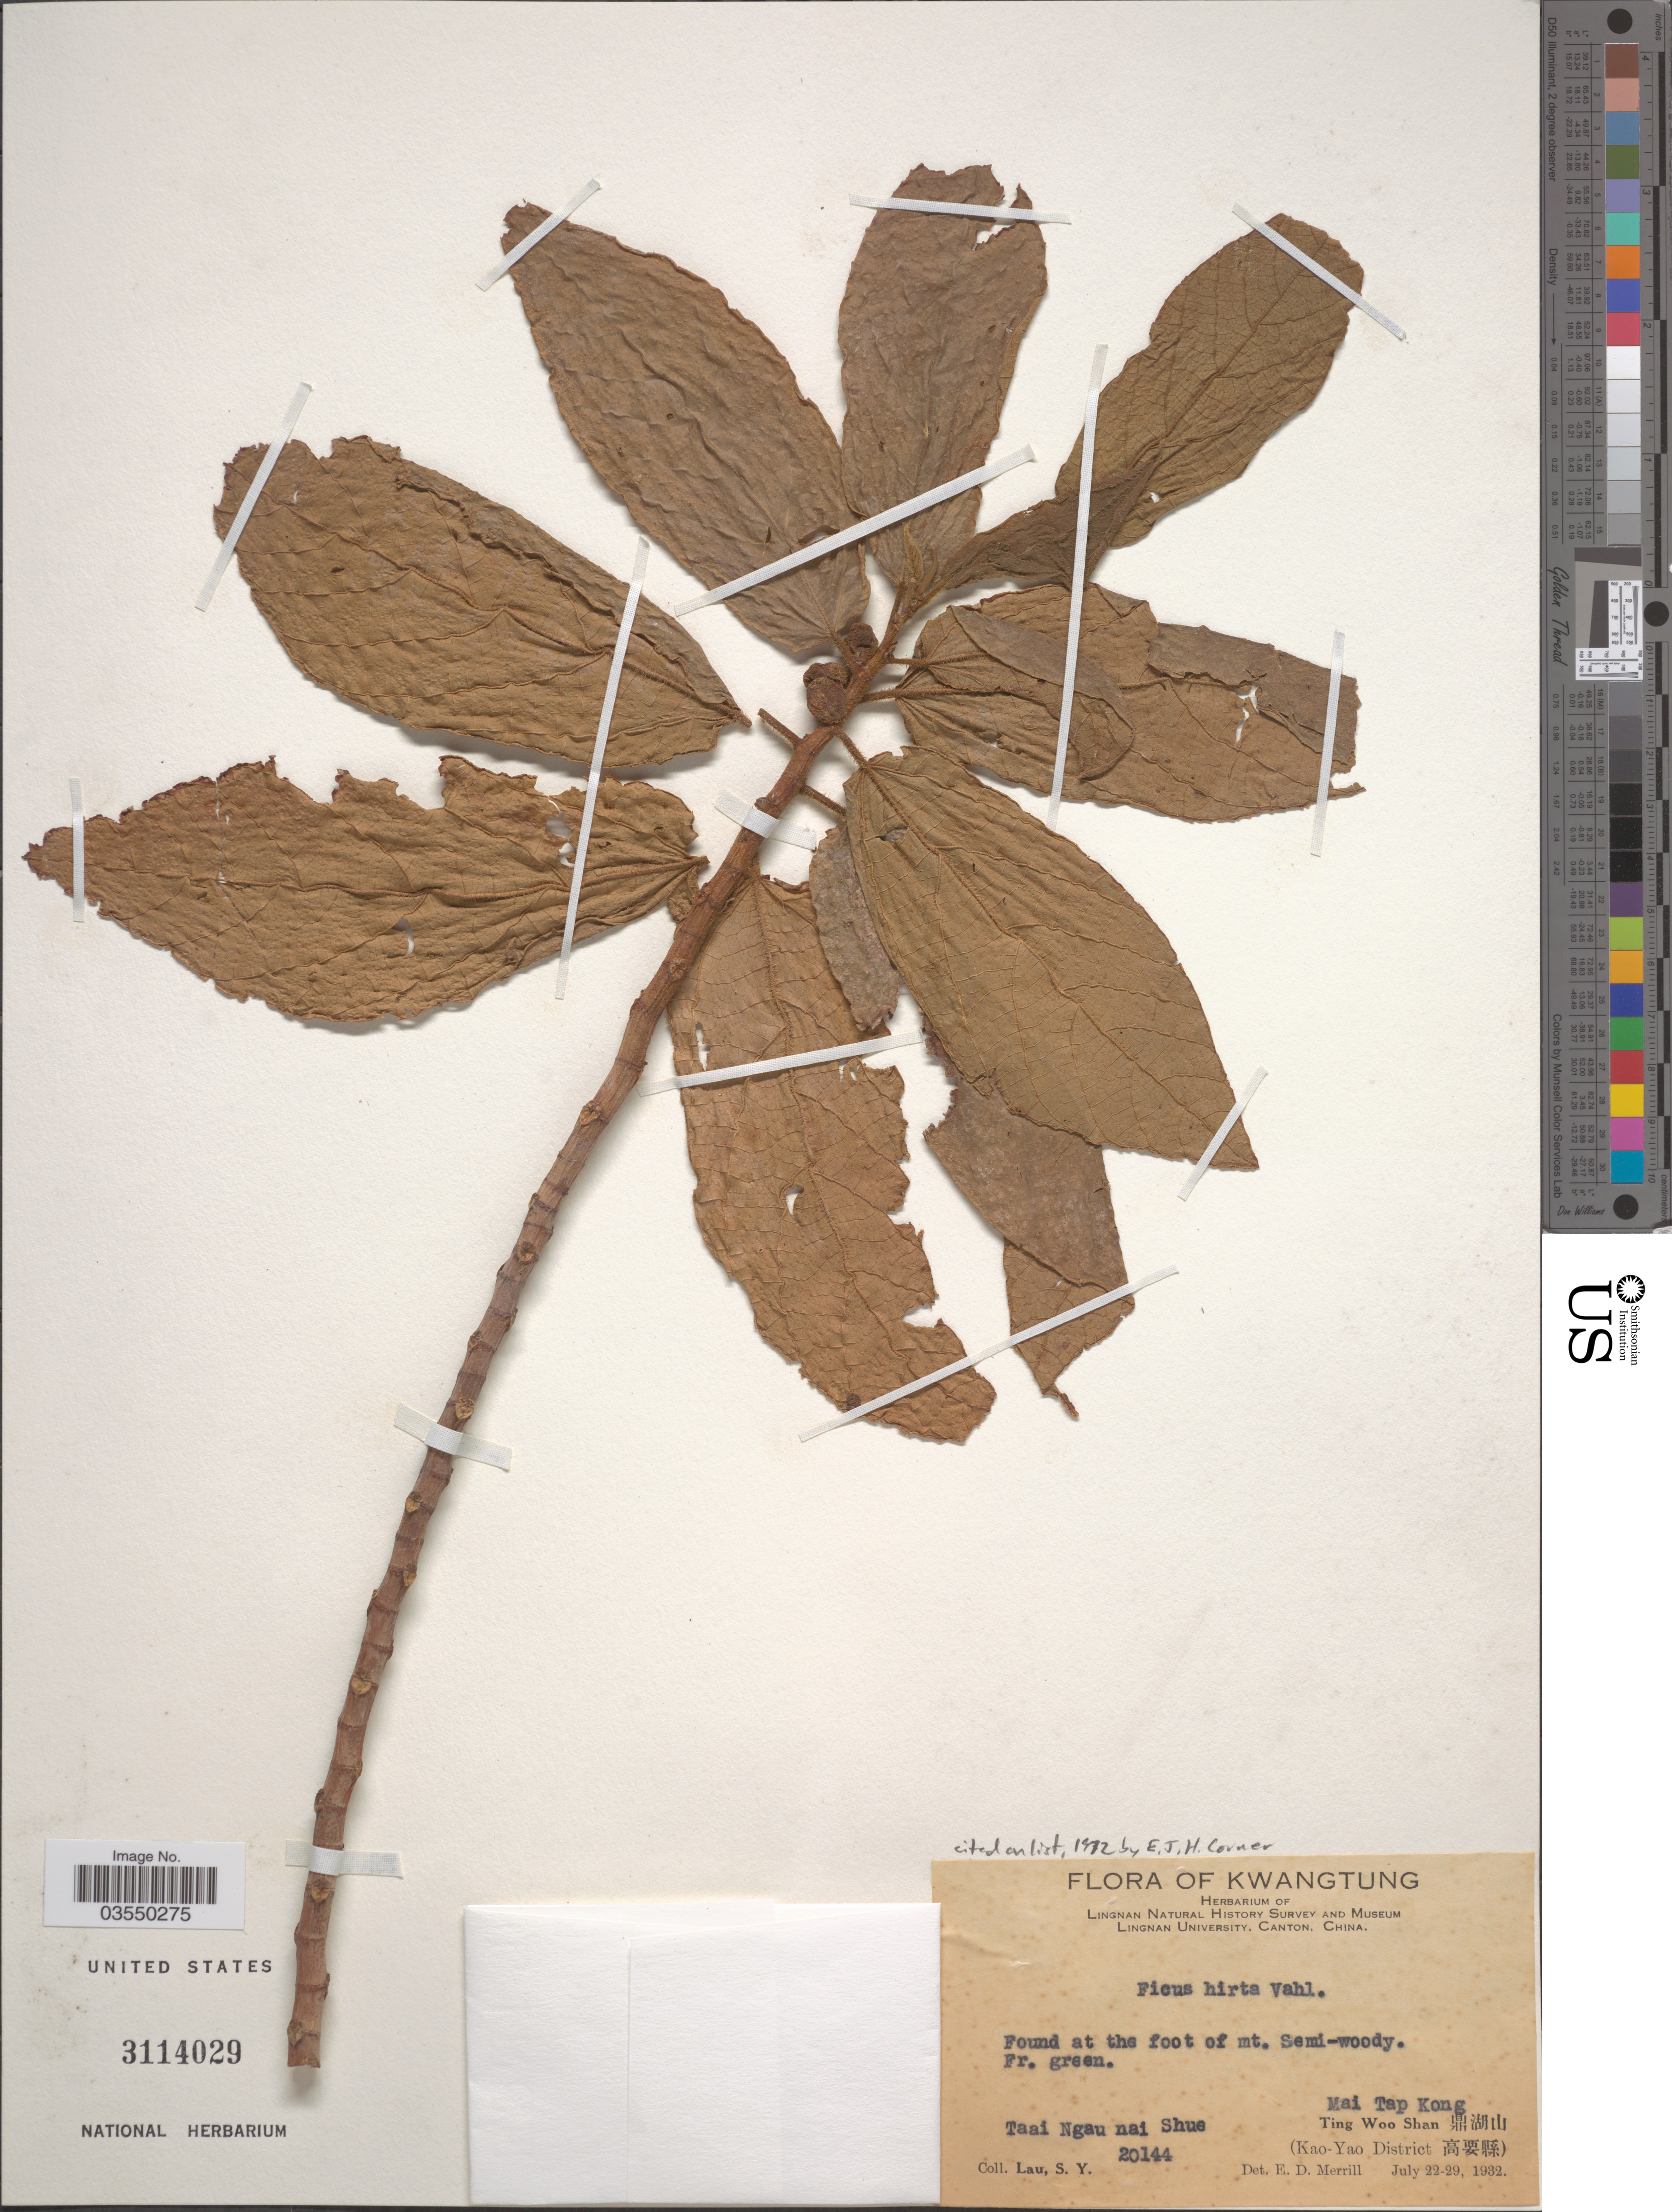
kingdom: Plantae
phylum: Tracheophyta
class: Magnoliopsida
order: Rosales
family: Moraceae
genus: Ficus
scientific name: Ficus hirta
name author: Vahl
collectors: S. Y. Lau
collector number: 20144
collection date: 1932-07-22/1932-07-29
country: China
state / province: Guangdong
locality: Kwangtung. Taai Ngau nai Shue. Mai Tap Kong. Ting Woo Shan X. (Kao-Yao District X).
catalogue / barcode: US 3114029